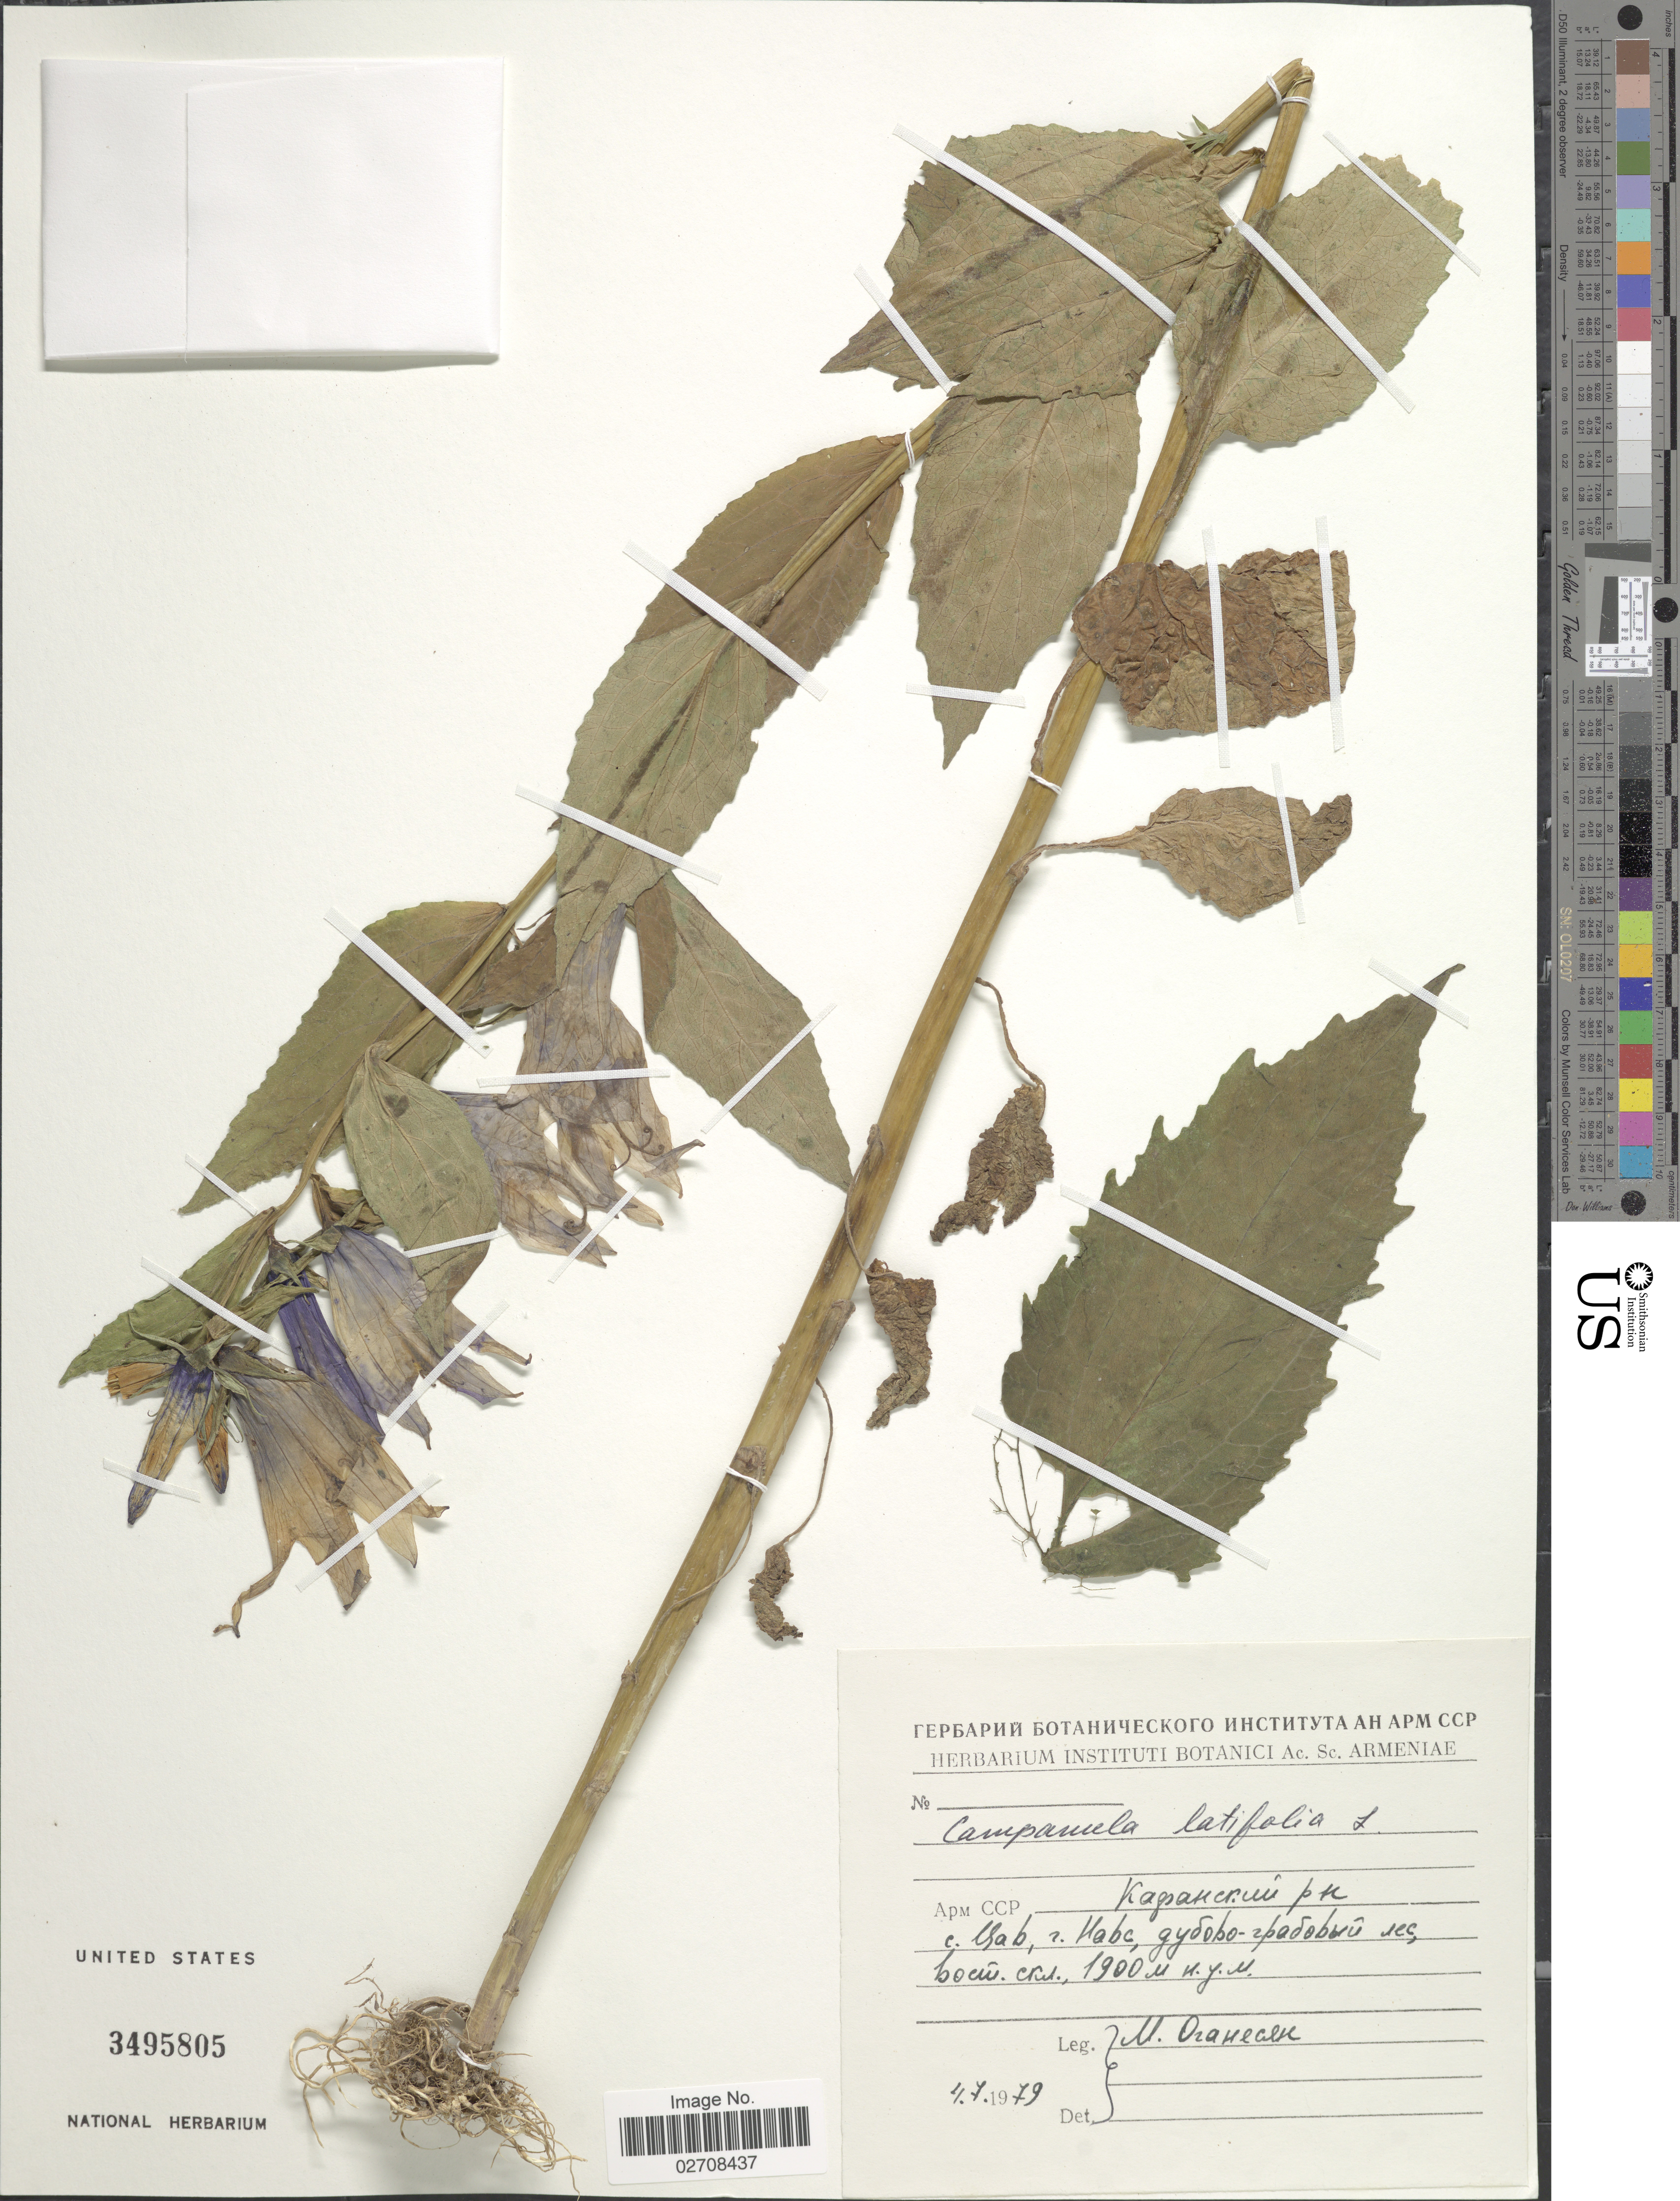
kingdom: Plantae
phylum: Tracheophyta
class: Magnoliopsida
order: Asterales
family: Campanulaceae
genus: Campanula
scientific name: Campanula latifolia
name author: L.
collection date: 1979-07-04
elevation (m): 1900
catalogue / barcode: US 3495805